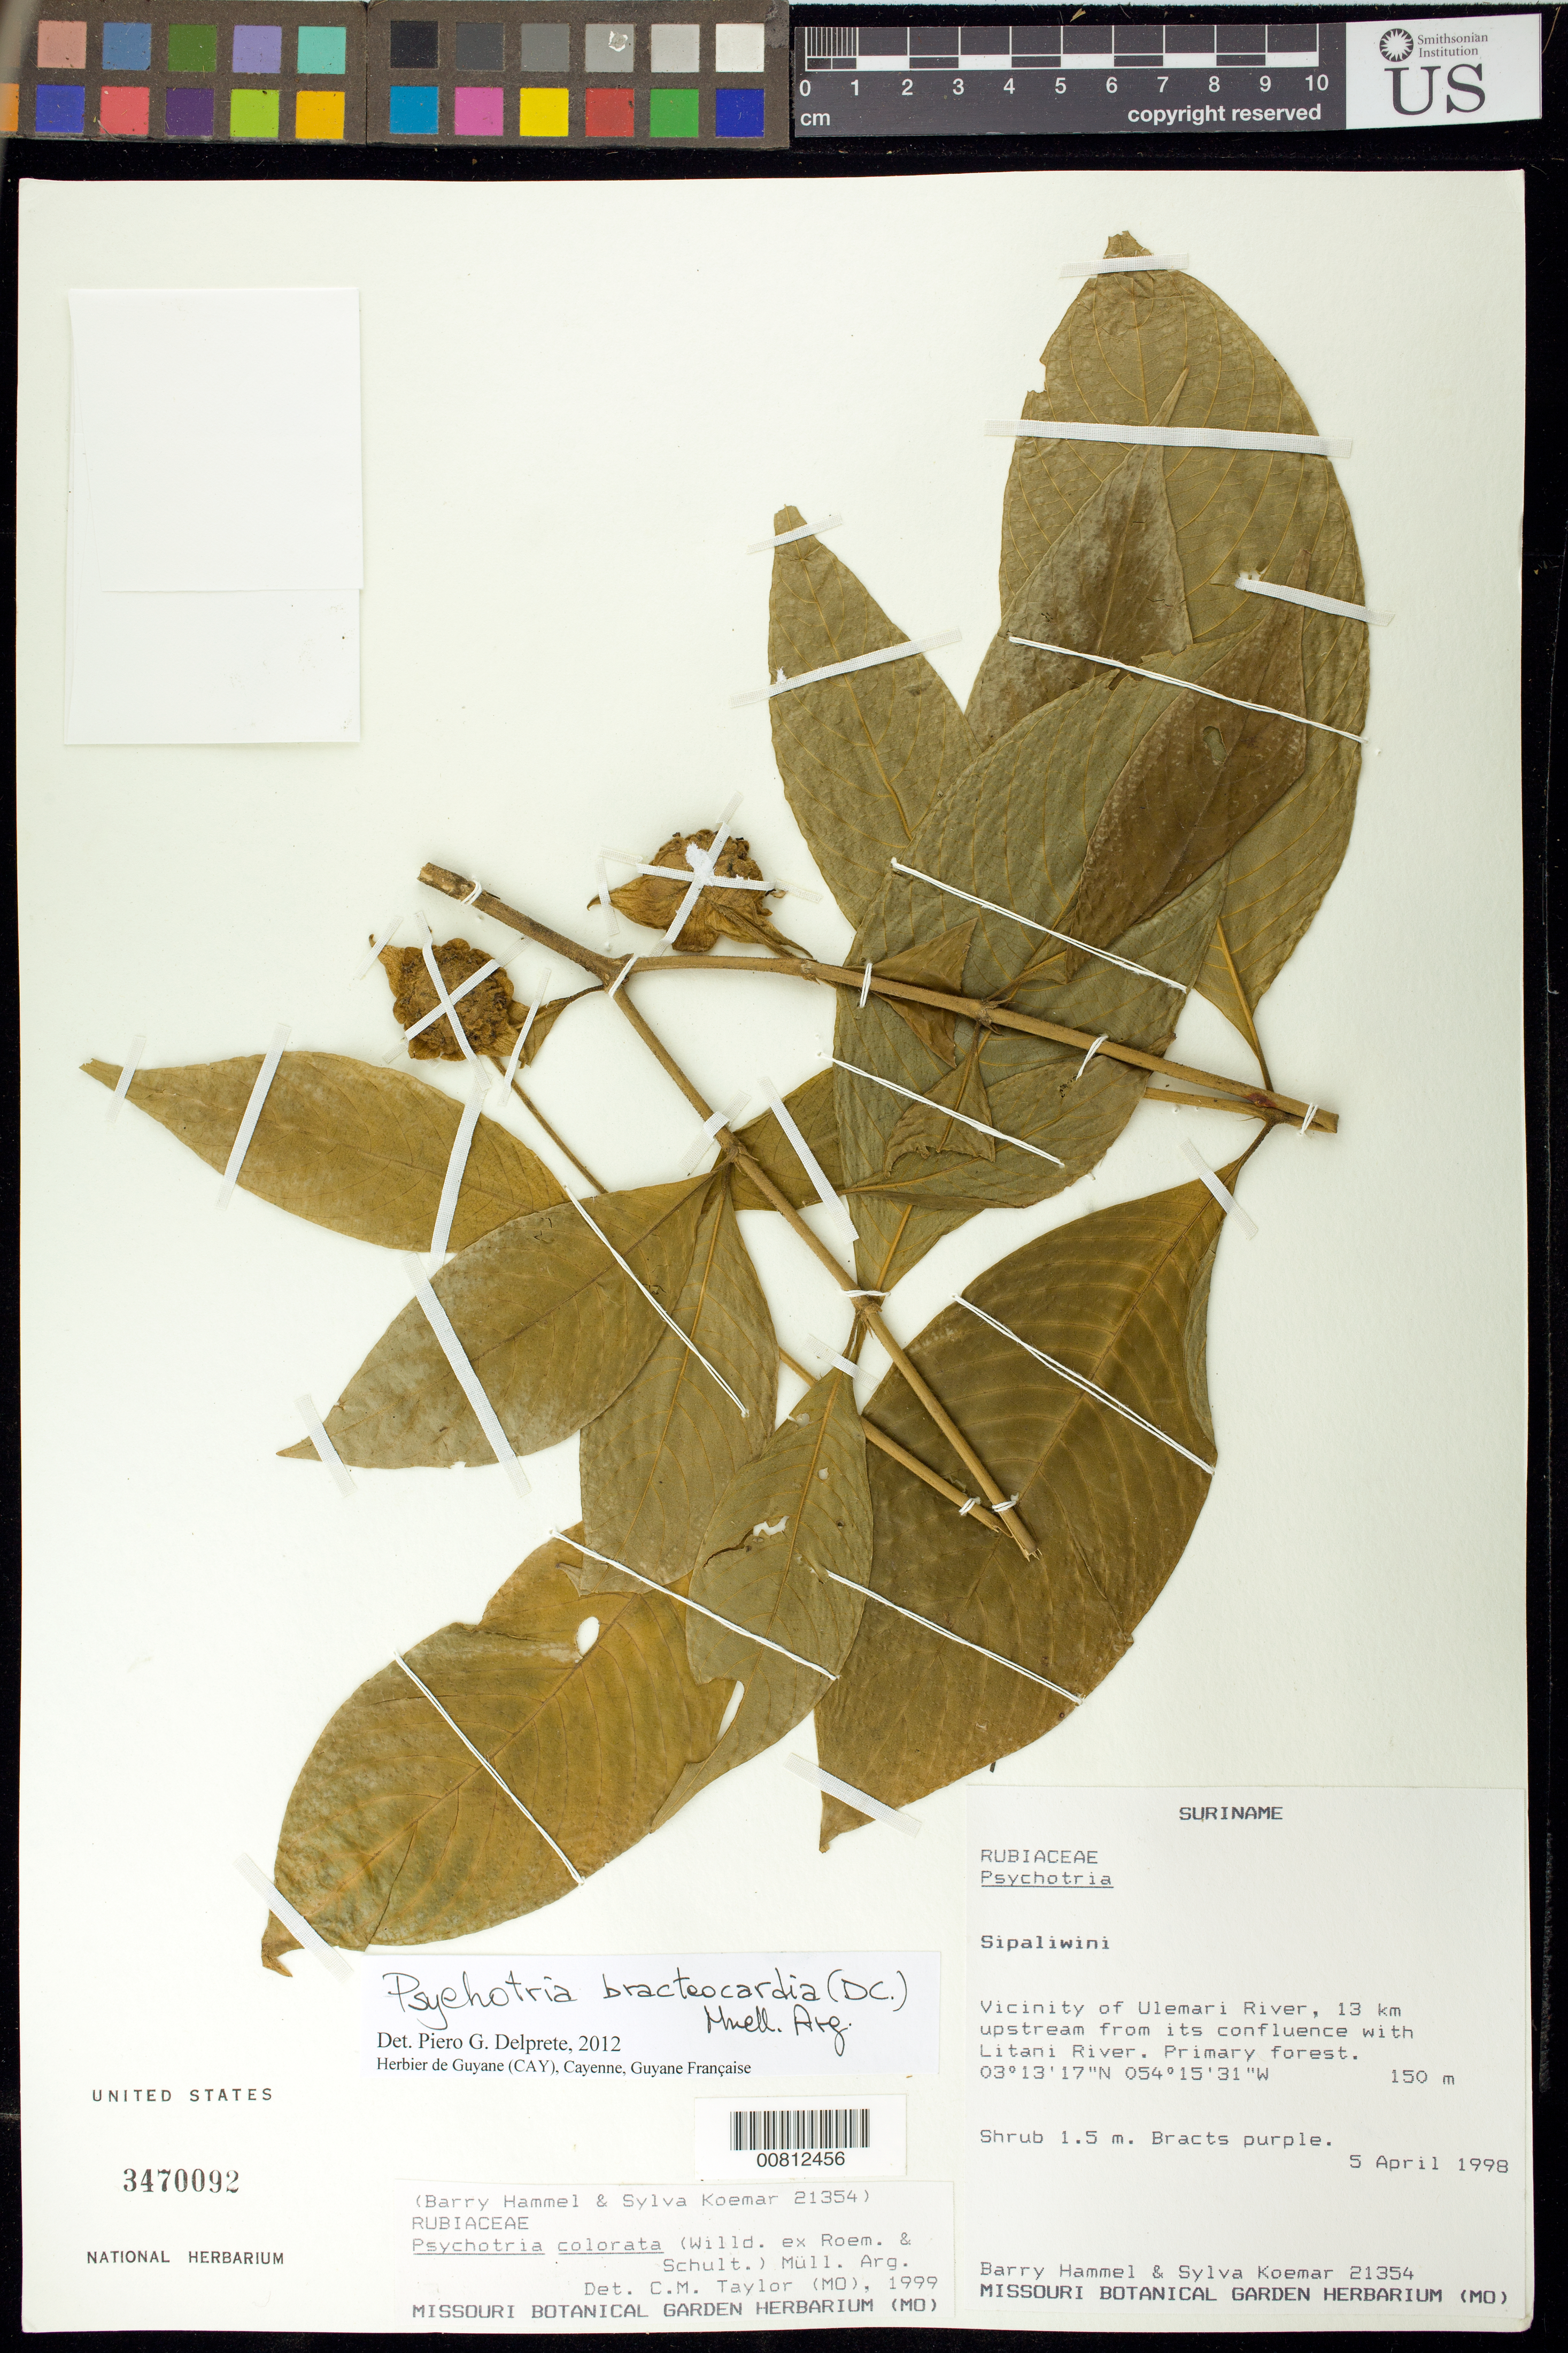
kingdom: Plantae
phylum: Tracheophyta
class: Magnoliopsida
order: Gentianales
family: Rubiaceae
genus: Palicourea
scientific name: Palicourea bracteocardia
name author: (DC.) Delprete & J.H. Kirkbr.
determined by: Kirkbride, J. H., Jr.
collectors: B. Hammel & S. Koemar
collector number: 21354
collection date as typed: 5-Apr-98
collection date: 1998-04-05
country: Suriname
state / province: Sipaliwini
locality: Ulemari R., 13 km upstream from confl. with Litani R.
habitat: Primary forest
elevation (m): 150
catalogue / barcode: US 3470092